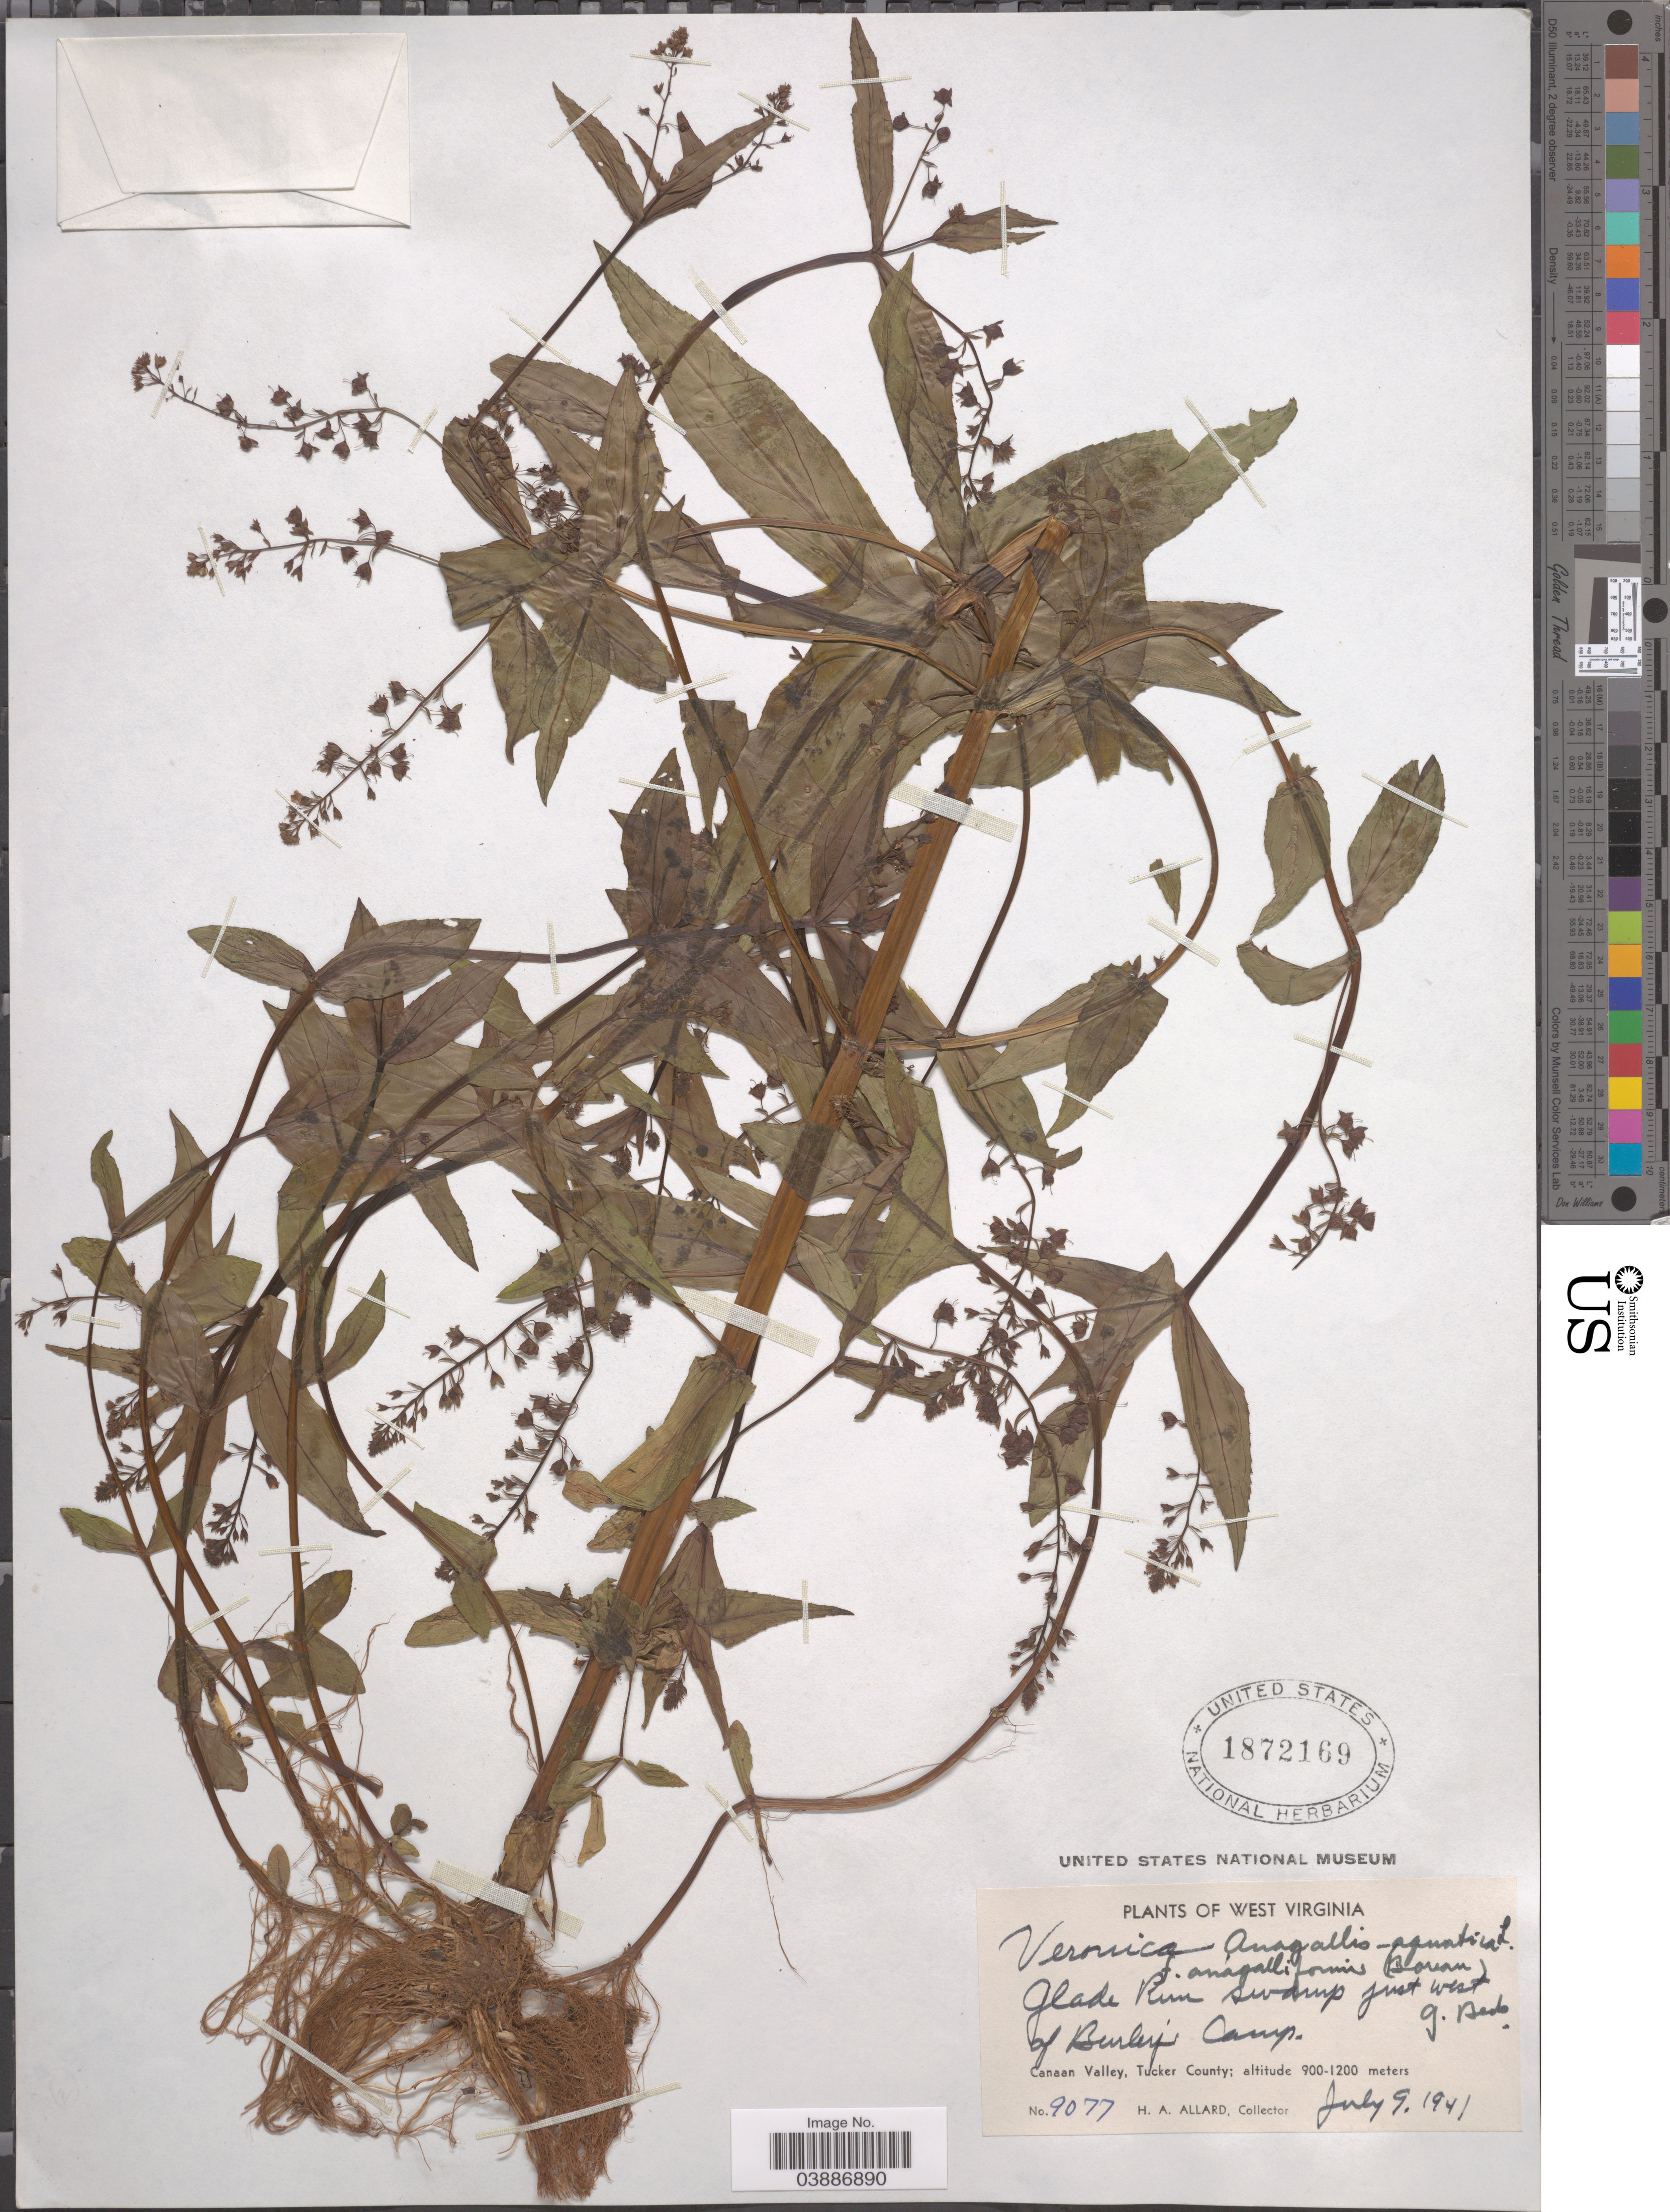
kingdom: Plantae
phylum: Tracheophyta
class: Magnoliopsida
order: Lamiales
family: Plantaginaceae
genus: Veronica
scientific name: Veronica anagallis-aquatica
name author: L.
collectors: H. A. Allard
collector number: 9077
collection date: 1941-07-09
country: United States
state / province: West Virginia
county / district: Tucker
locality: Glade Run swamp just west of Burley's Camp. Canaan Valley, Tucker County.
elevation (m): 900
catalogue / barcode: US 1872169